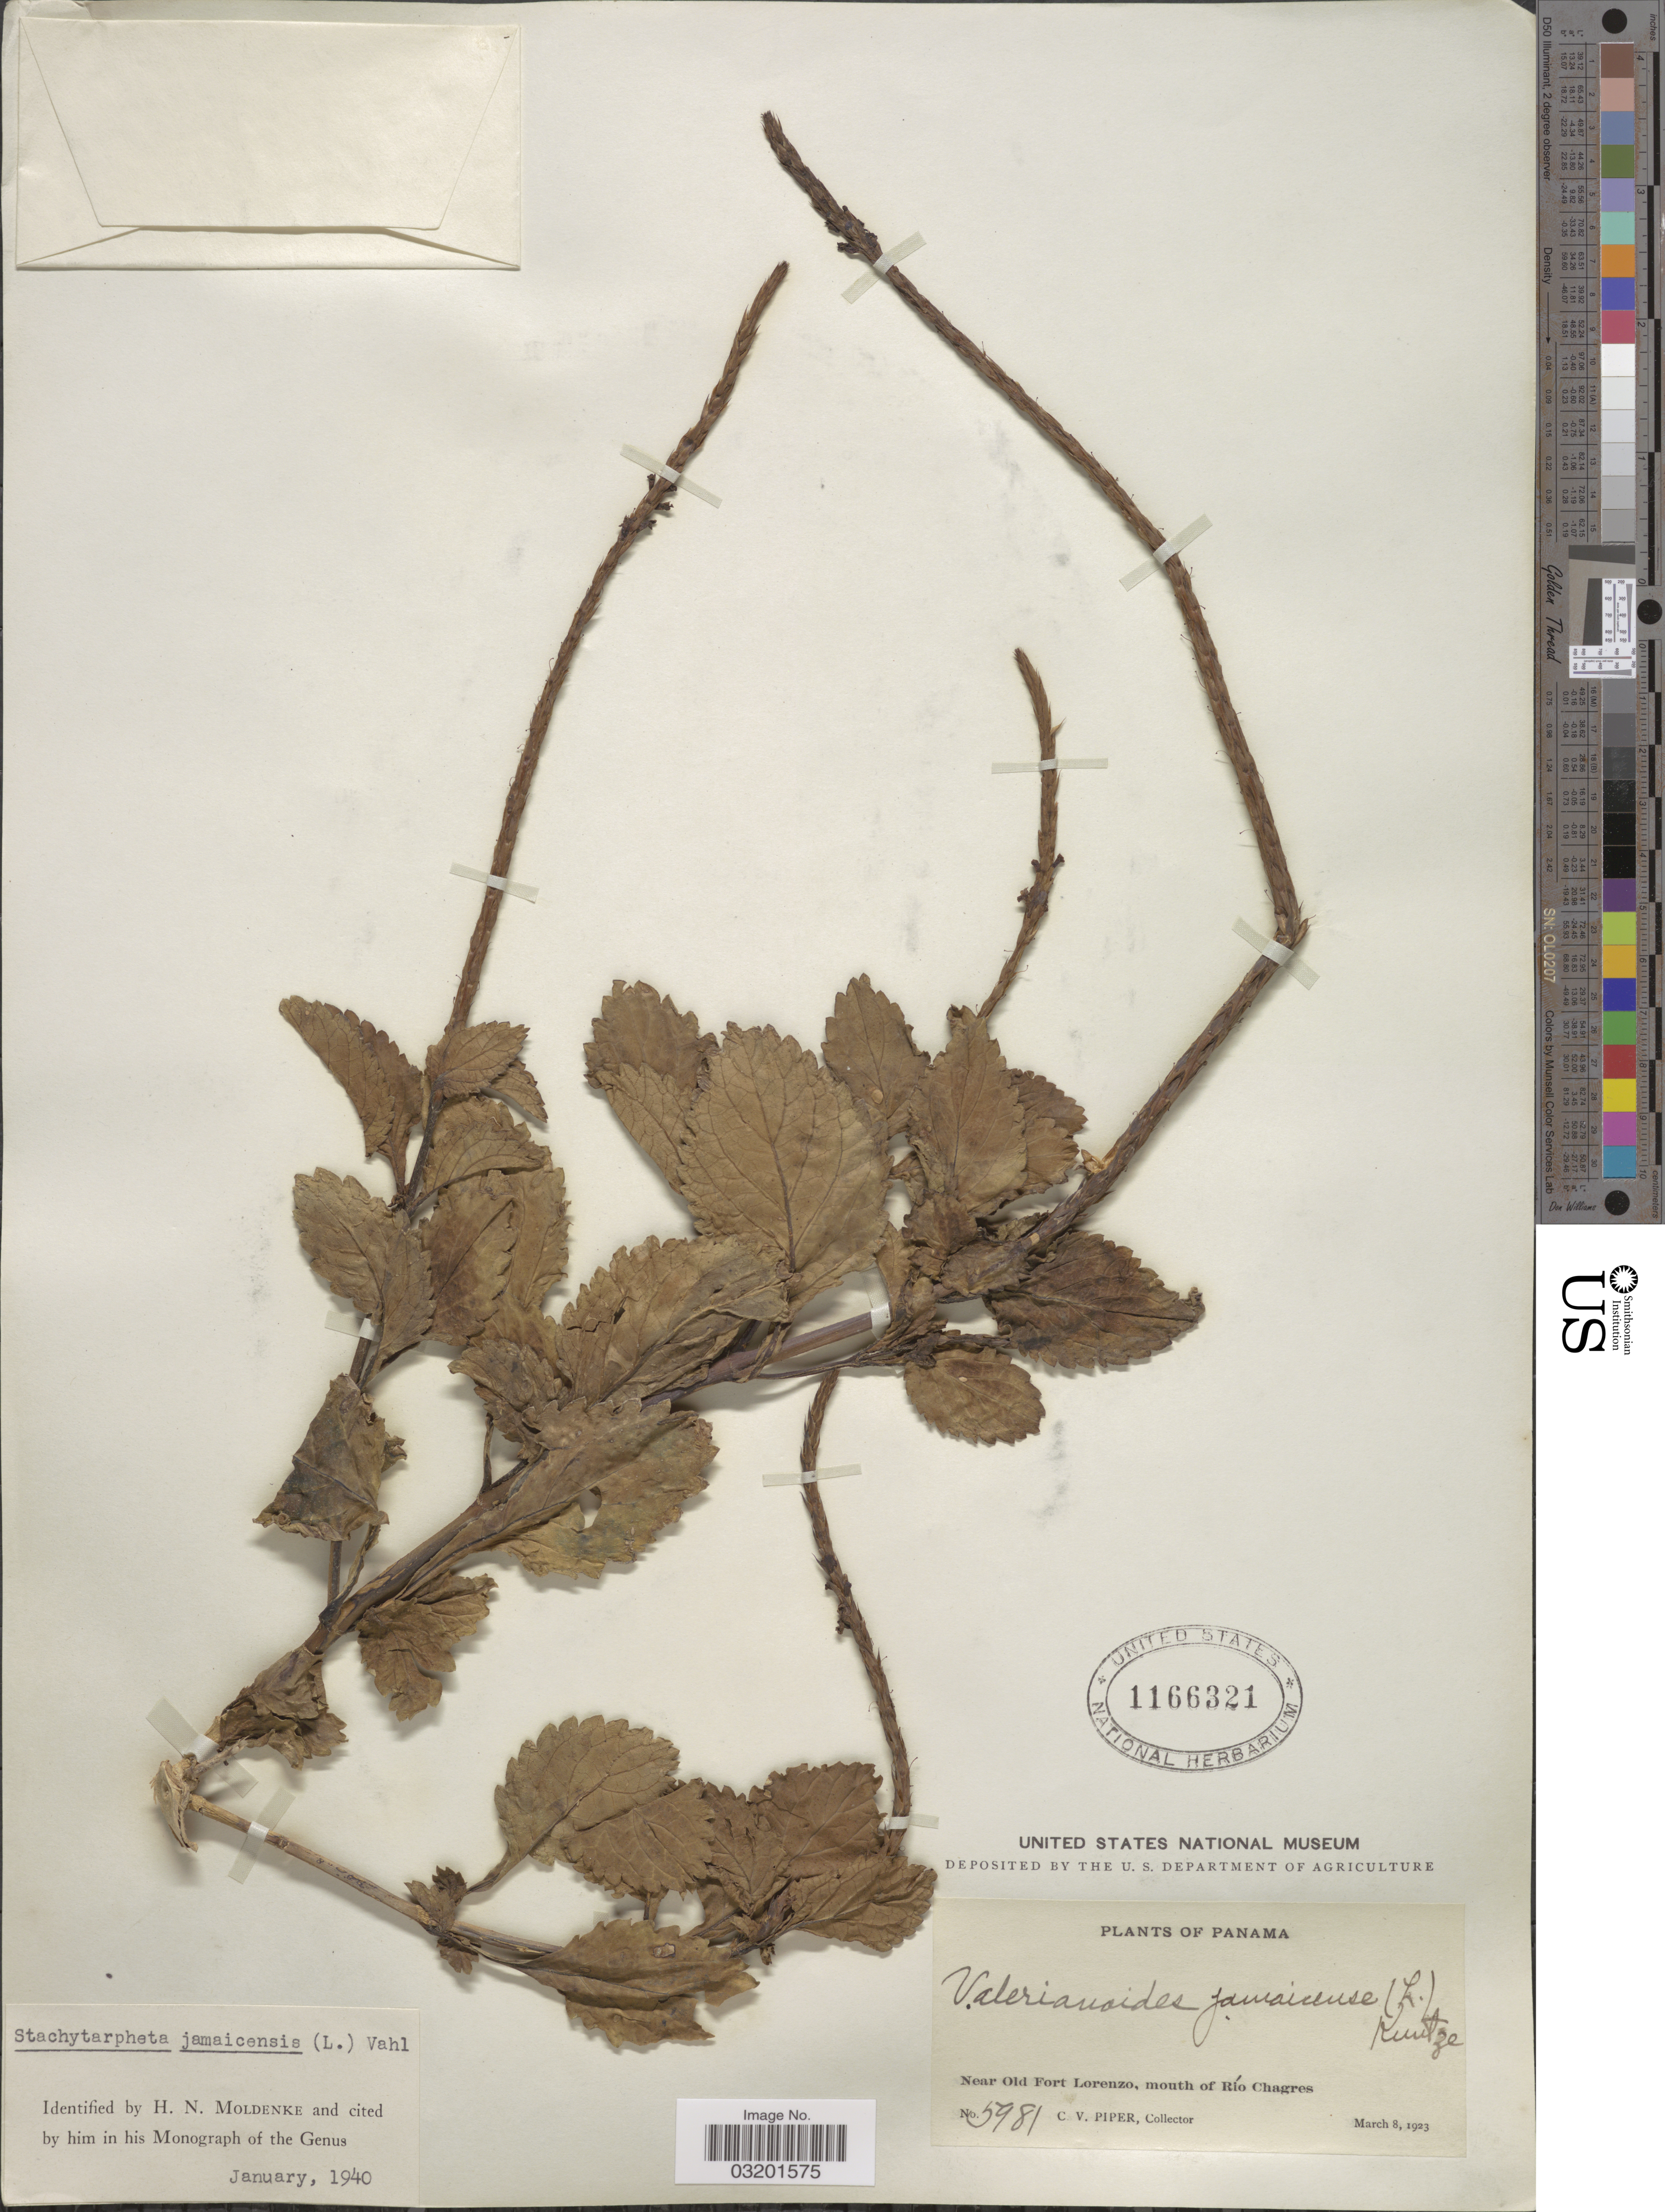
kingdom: Plantae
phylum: Tracheophyta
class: Magnoliopsida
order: Lamiales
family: Verbenaceae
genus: Stachytarpheta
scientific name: Stachytarpheta jamaicensis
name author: (L.) Vahl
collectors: C. V. Piper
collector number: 5981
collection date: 1923-03-08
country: Panama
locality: Near Old Fort Lorenzo, mouth of Río Chagres.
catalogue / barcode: US 1166321